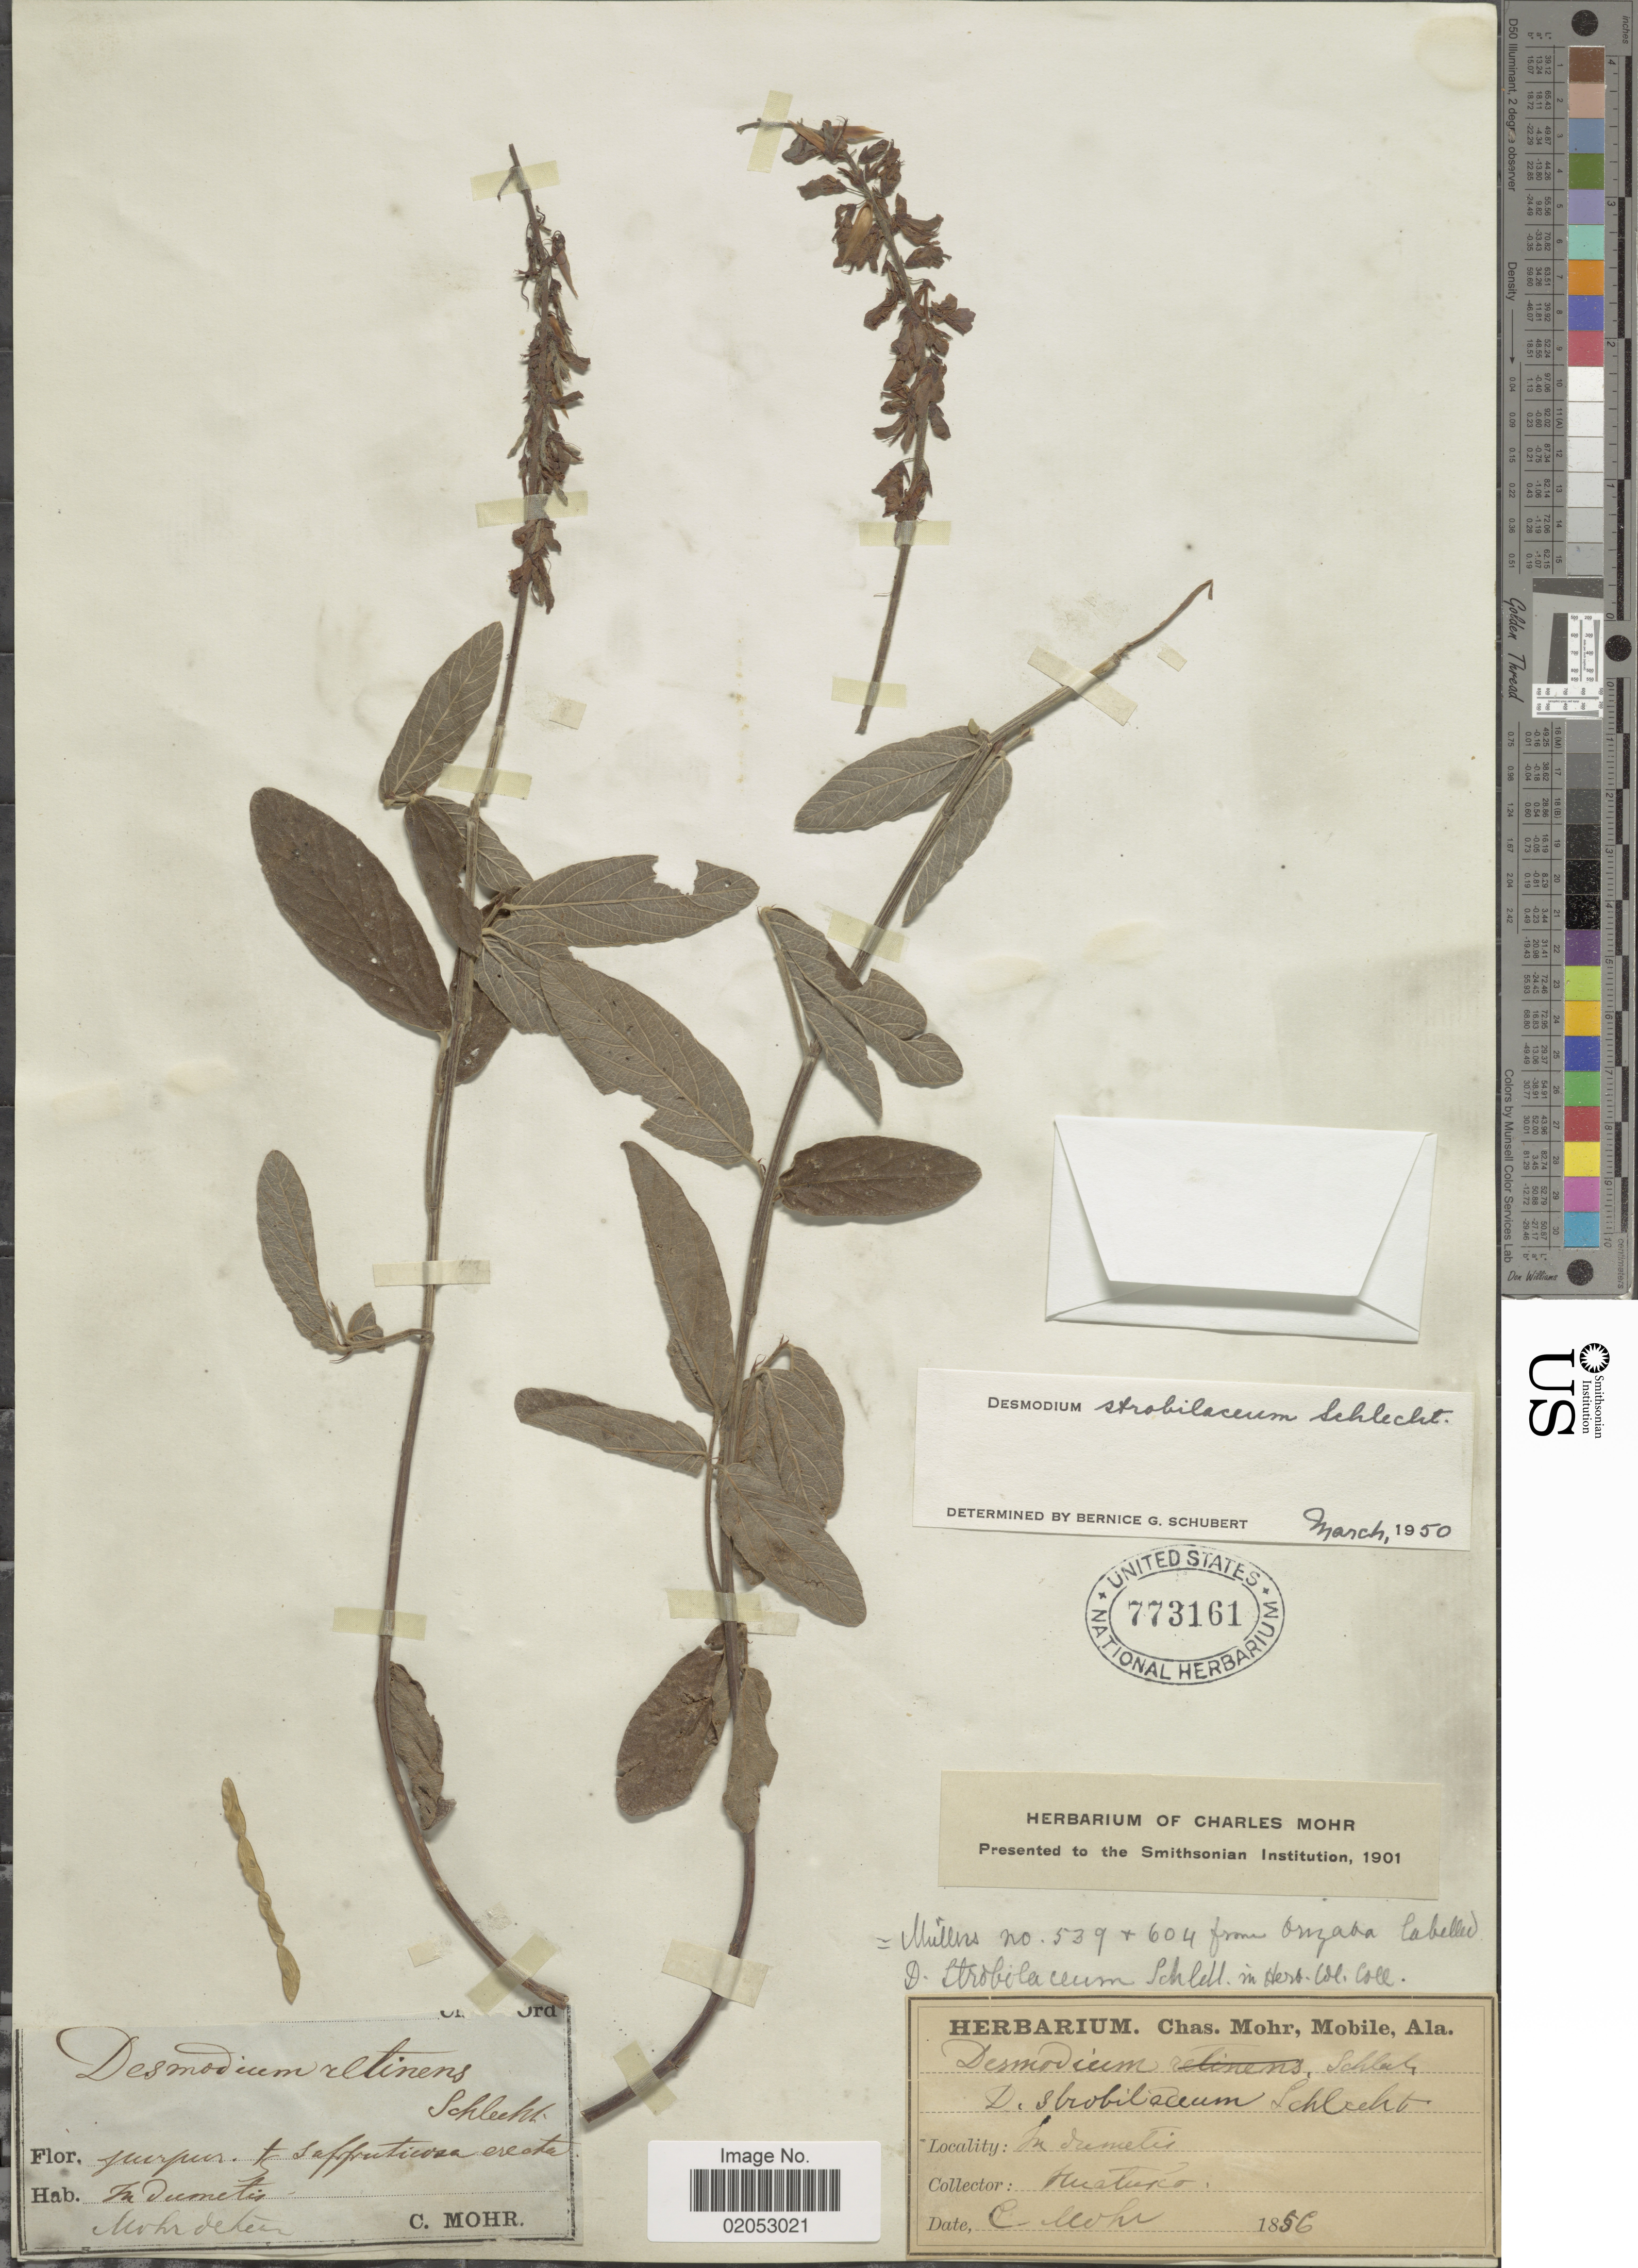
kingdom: Plantae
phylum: Tracheophyta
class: Magnoliopsida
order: Fabales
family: Fabaceae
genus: Desmodium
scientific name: Desmodium strobilaceum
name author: Schltdl.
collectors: C. T. Mohr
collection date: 1856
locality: Huatuco [interpreted]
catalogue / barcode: US 773161